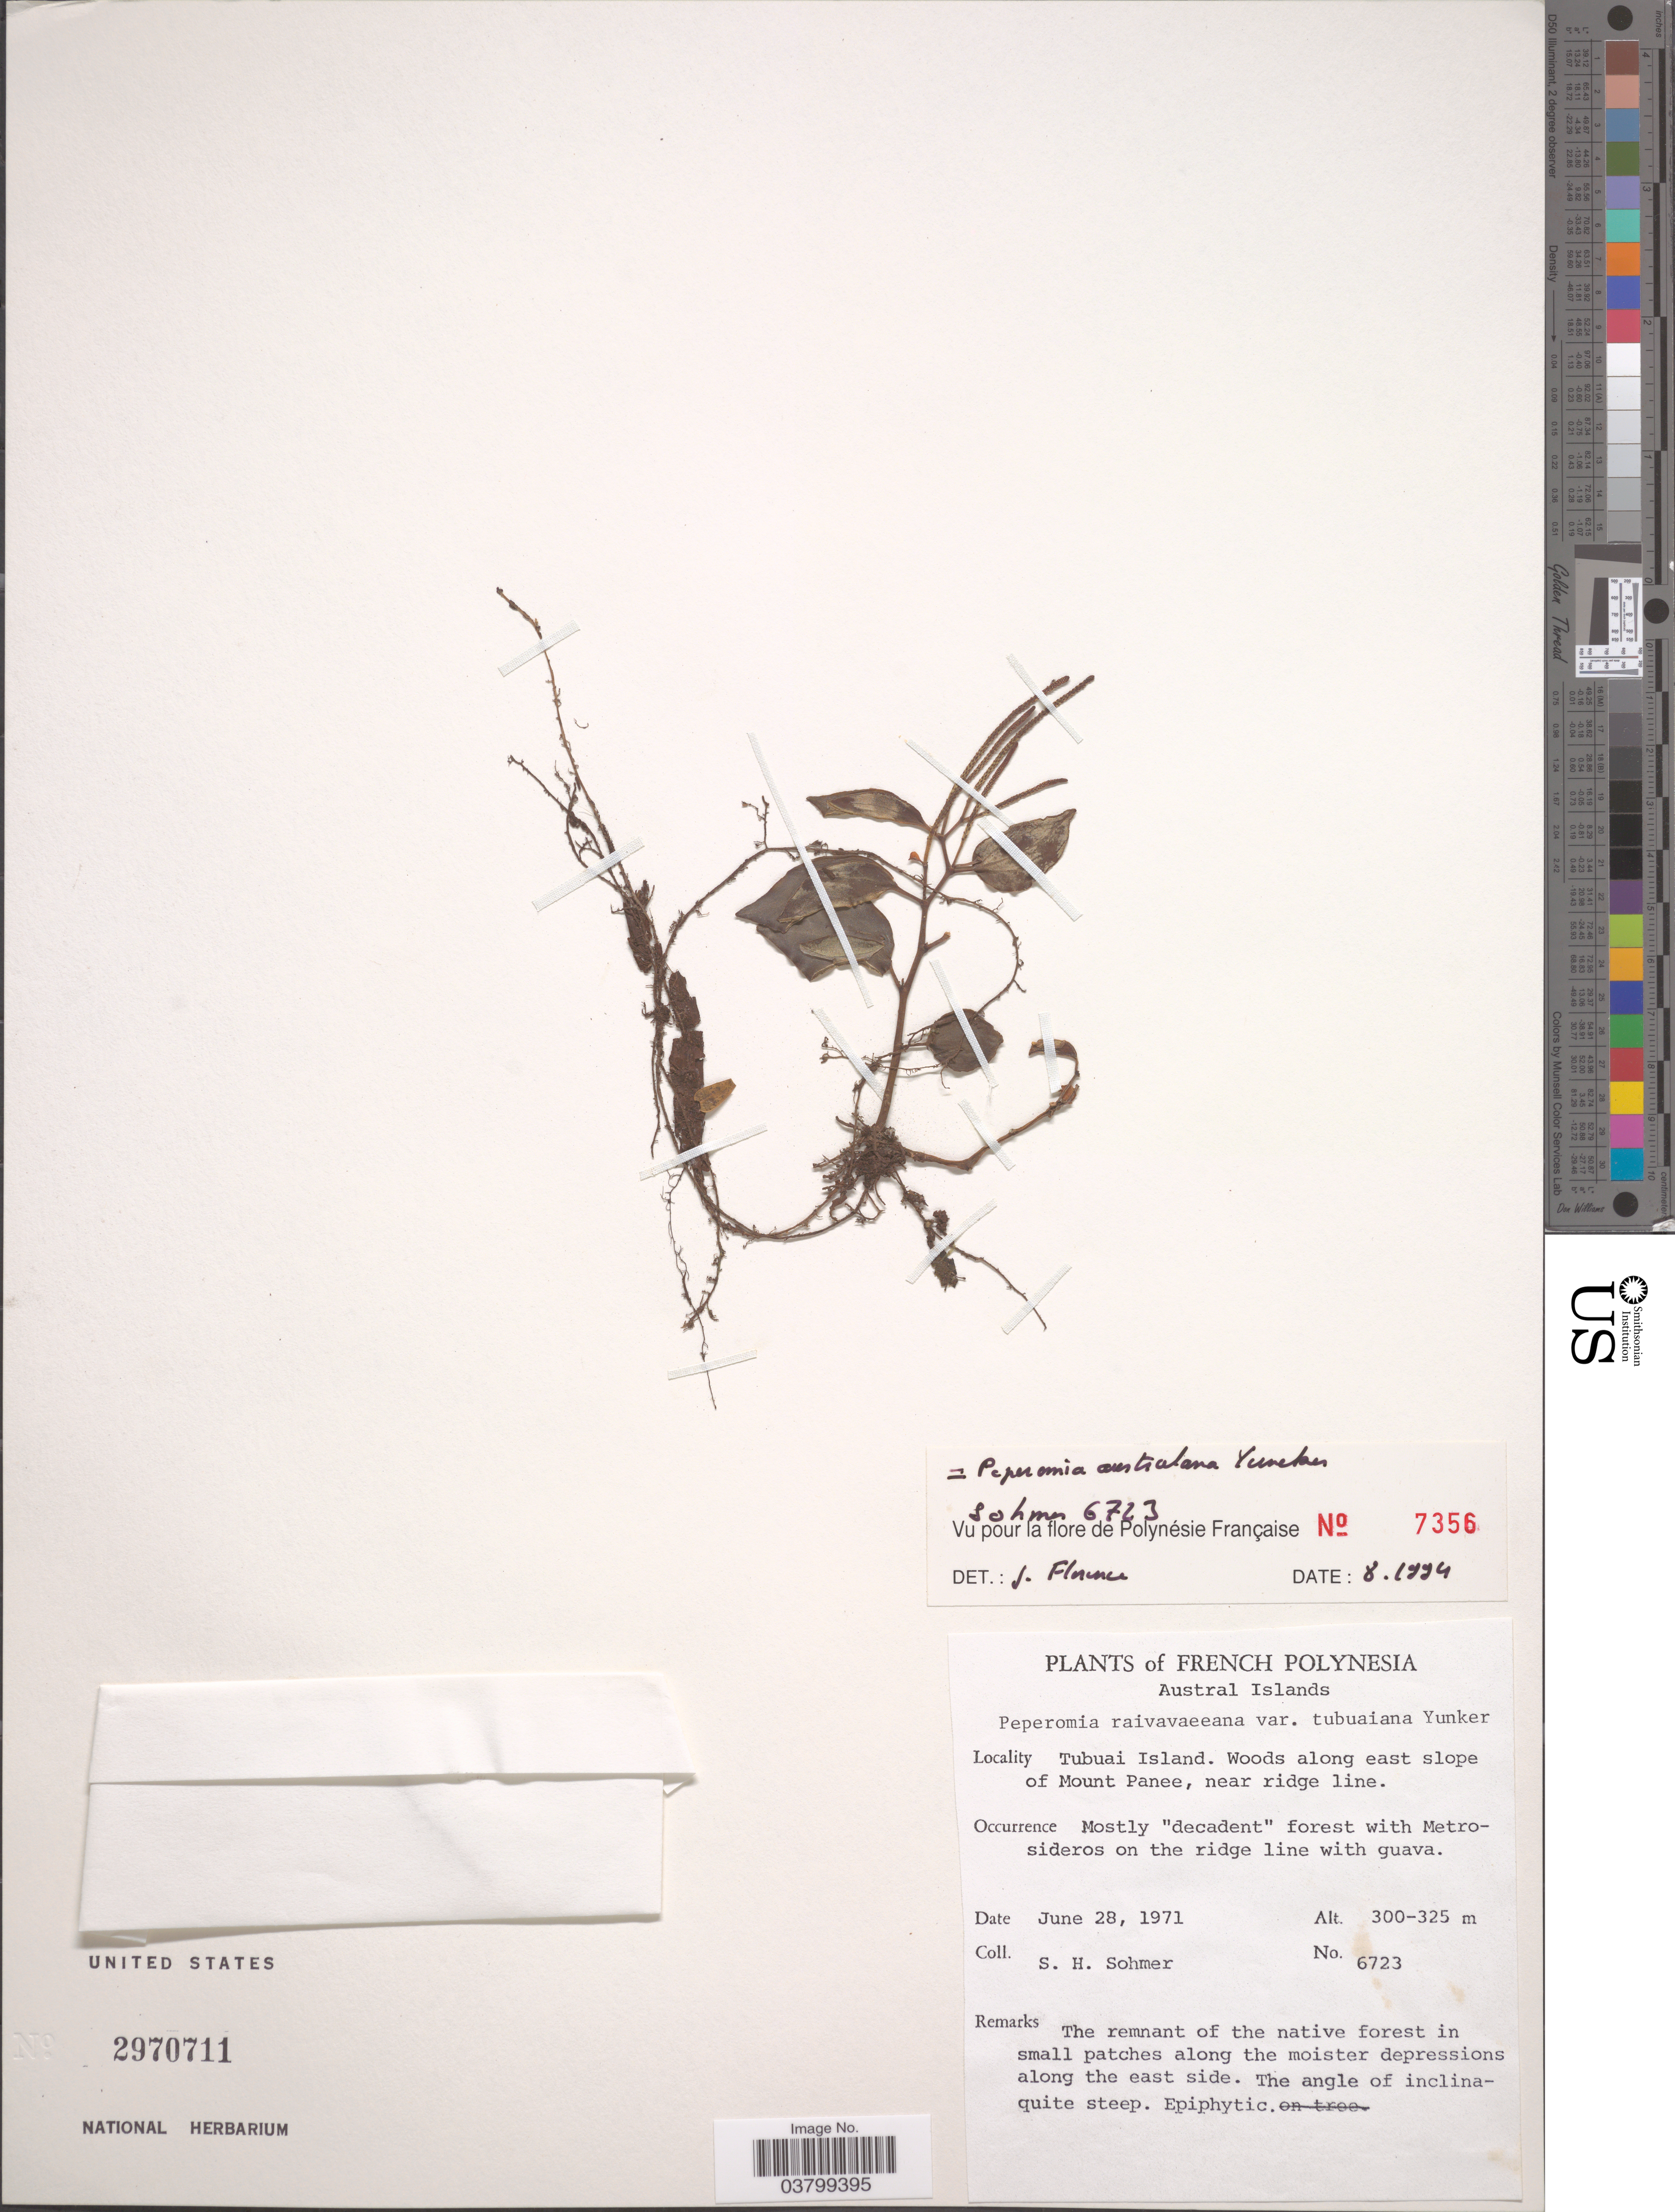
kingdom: Plantae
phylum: Tracheophyta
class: Magnoliopsida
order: Piperales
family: Piperaceae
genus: Peperomia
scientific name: Peperomia australana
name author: Yunck.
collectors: S. H. Sohmer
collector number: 6723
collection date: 1971-06-28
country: French Polynesia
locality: Austral Islands. Tubuai Island. Woods along east slope of Mount Panee, near ridge line.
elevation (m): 300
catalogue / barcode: US 2970711